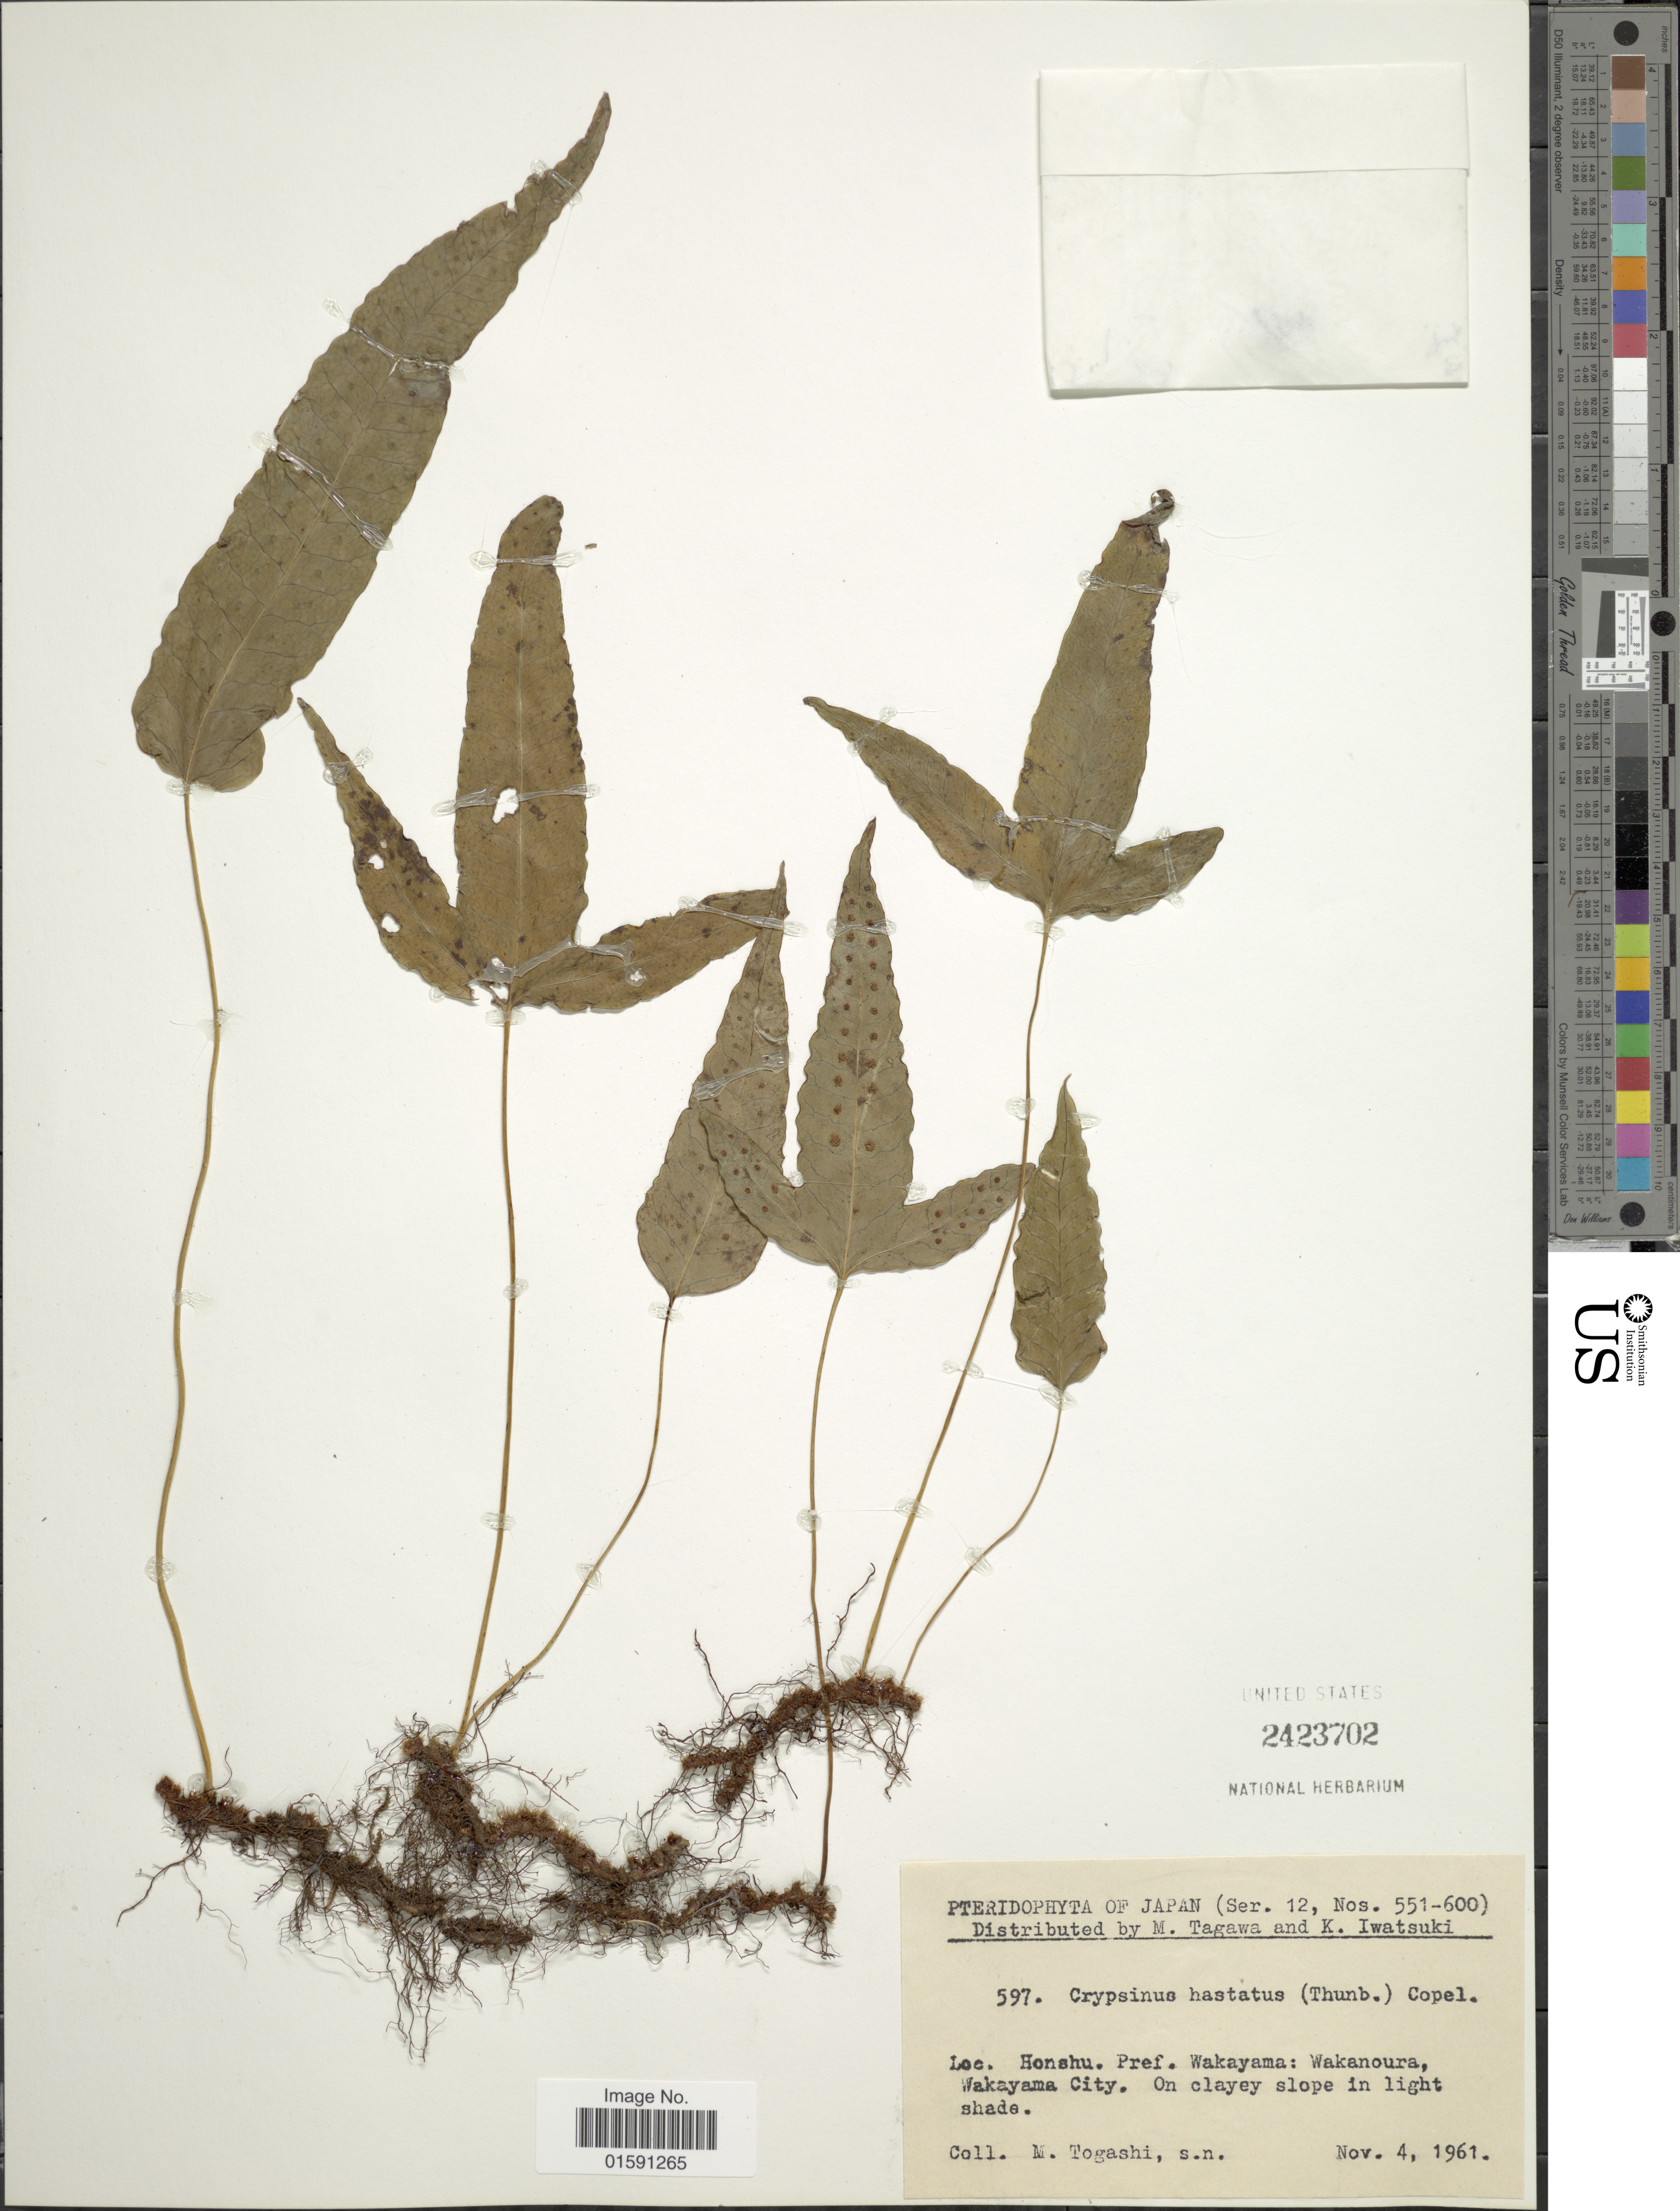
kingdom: Plantae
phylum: Tracheophyta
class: Polypodiopsida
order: Polypodiales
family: Polypodiaceae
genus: Selliguea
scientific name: Selliguea hastata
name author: (Thunb.) Fraser-Jenk.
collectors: M. Togashi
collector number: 597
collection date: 1961-11-04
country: Japan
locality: Honshu. Pref. wakayama: wakanoura, Wakayama City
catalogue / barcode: US 2423702